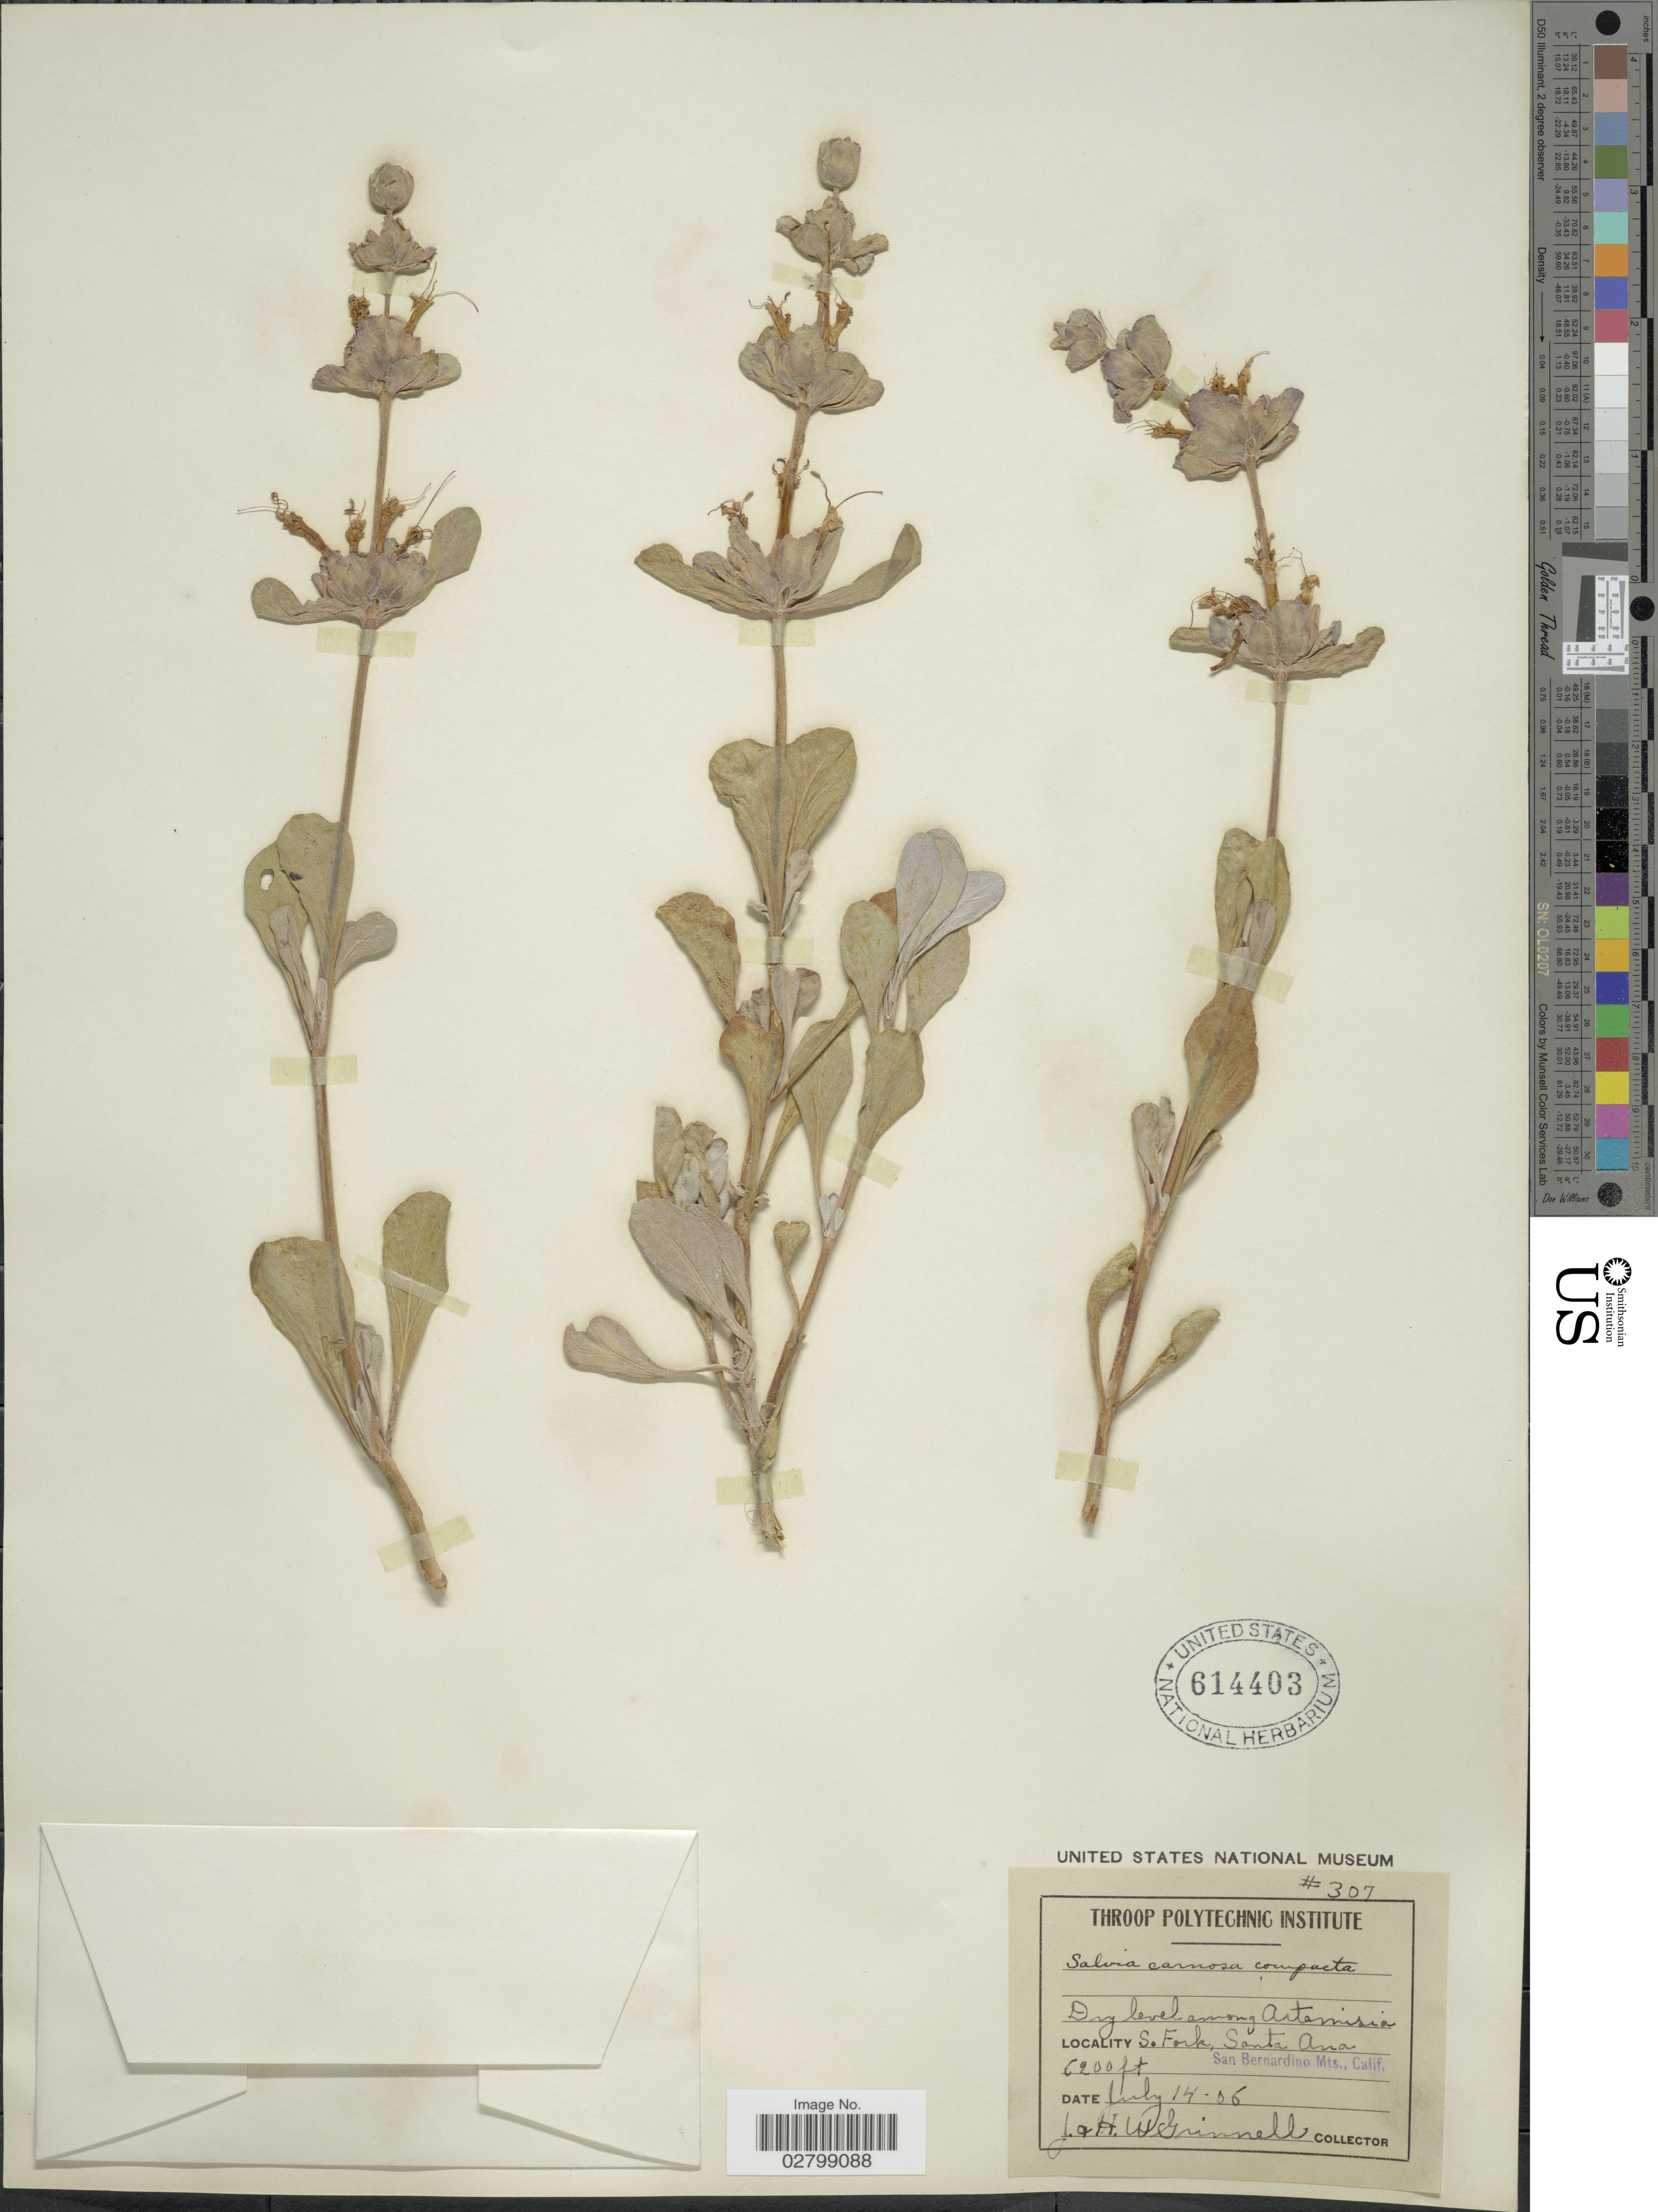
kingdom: Plantae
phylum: Tracheophyta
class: Magnoliopsida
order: Lamiales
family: Lamiaceae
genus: Salvia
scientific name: Salvia carnosa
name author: Douglas ex Greene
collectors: J. Grinnell & H. Grinnell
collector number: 307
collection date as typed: Transcribed d/m/y: 14/7/6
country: United States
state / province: California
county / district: San Bernardino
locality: S. Fork, Santa Ana, San Bernardino Mts.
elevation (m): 1890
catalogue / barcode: US 614403